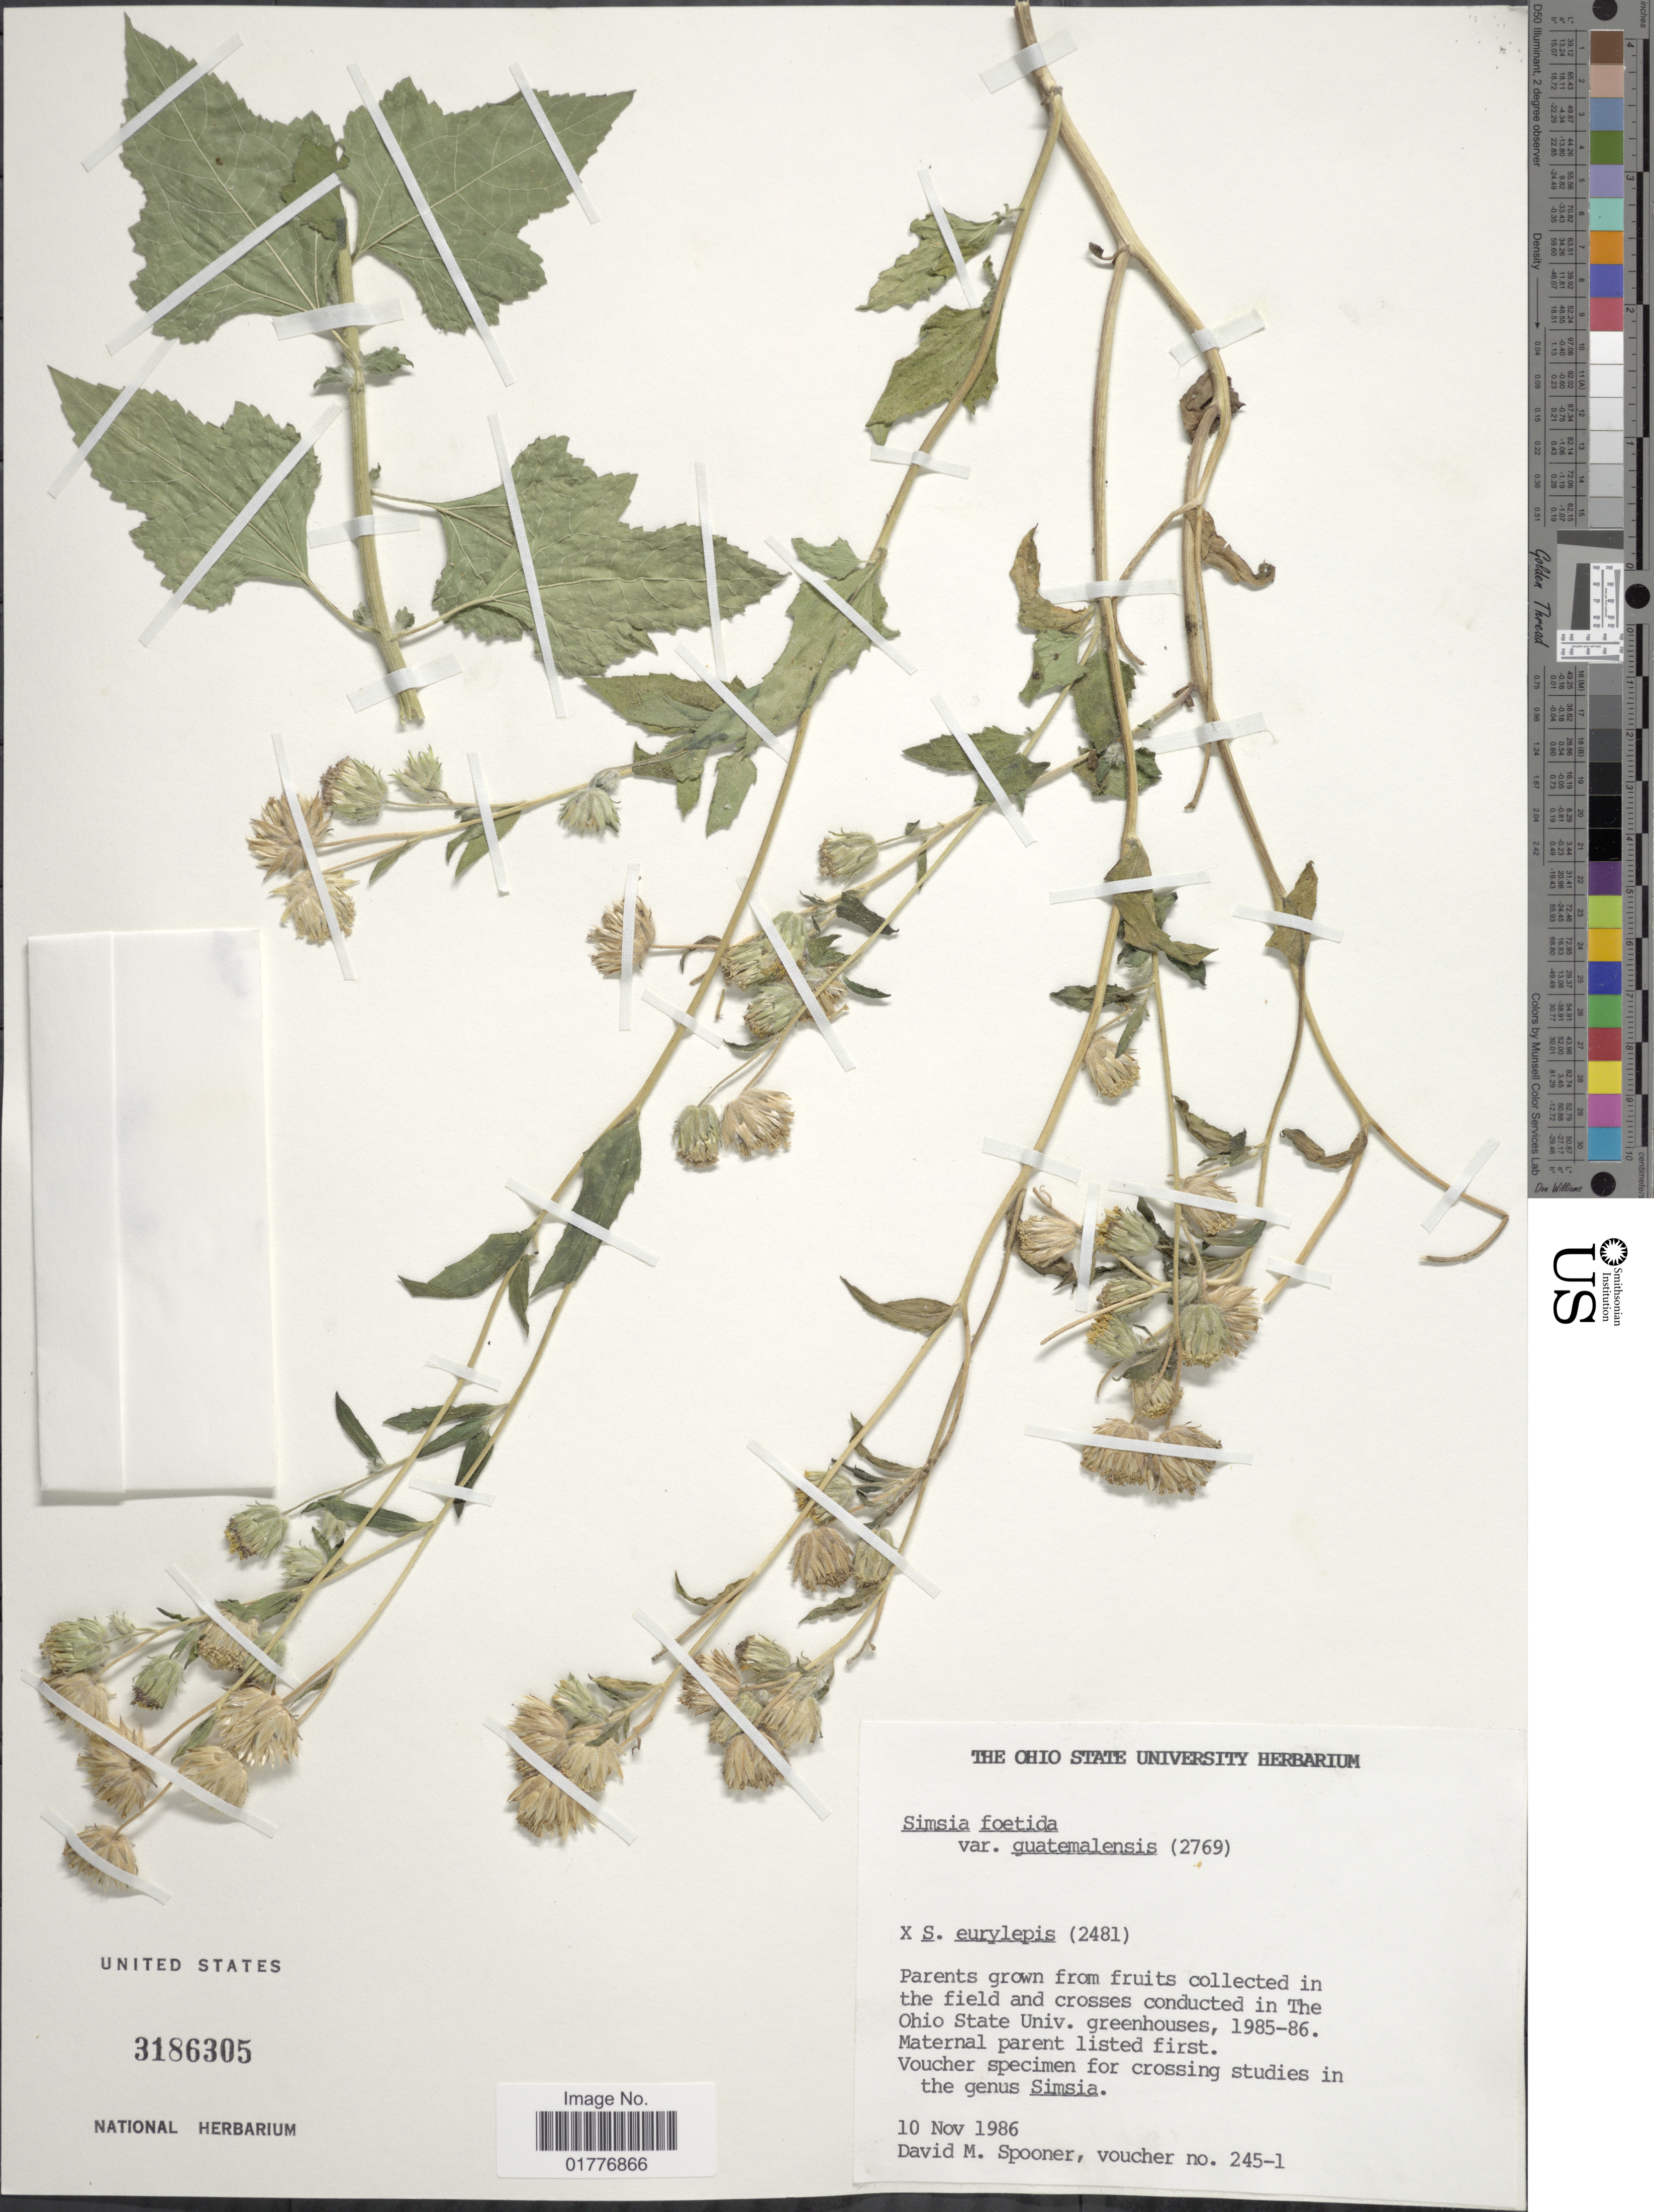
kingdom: Plantae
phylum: Tracheophyta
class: Magnoliopsida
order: Asterales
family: Asteraceae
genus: Simsia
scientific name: Simsia foetida var. foetida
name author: (Cav.) S.F. Blake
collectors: D. Spooner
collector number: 245-1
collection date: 1986-11-10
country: United States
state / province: Ohio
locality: In the field and crosses conducted in the Ohio State Univ. greenhouses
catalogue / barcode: US 3186305